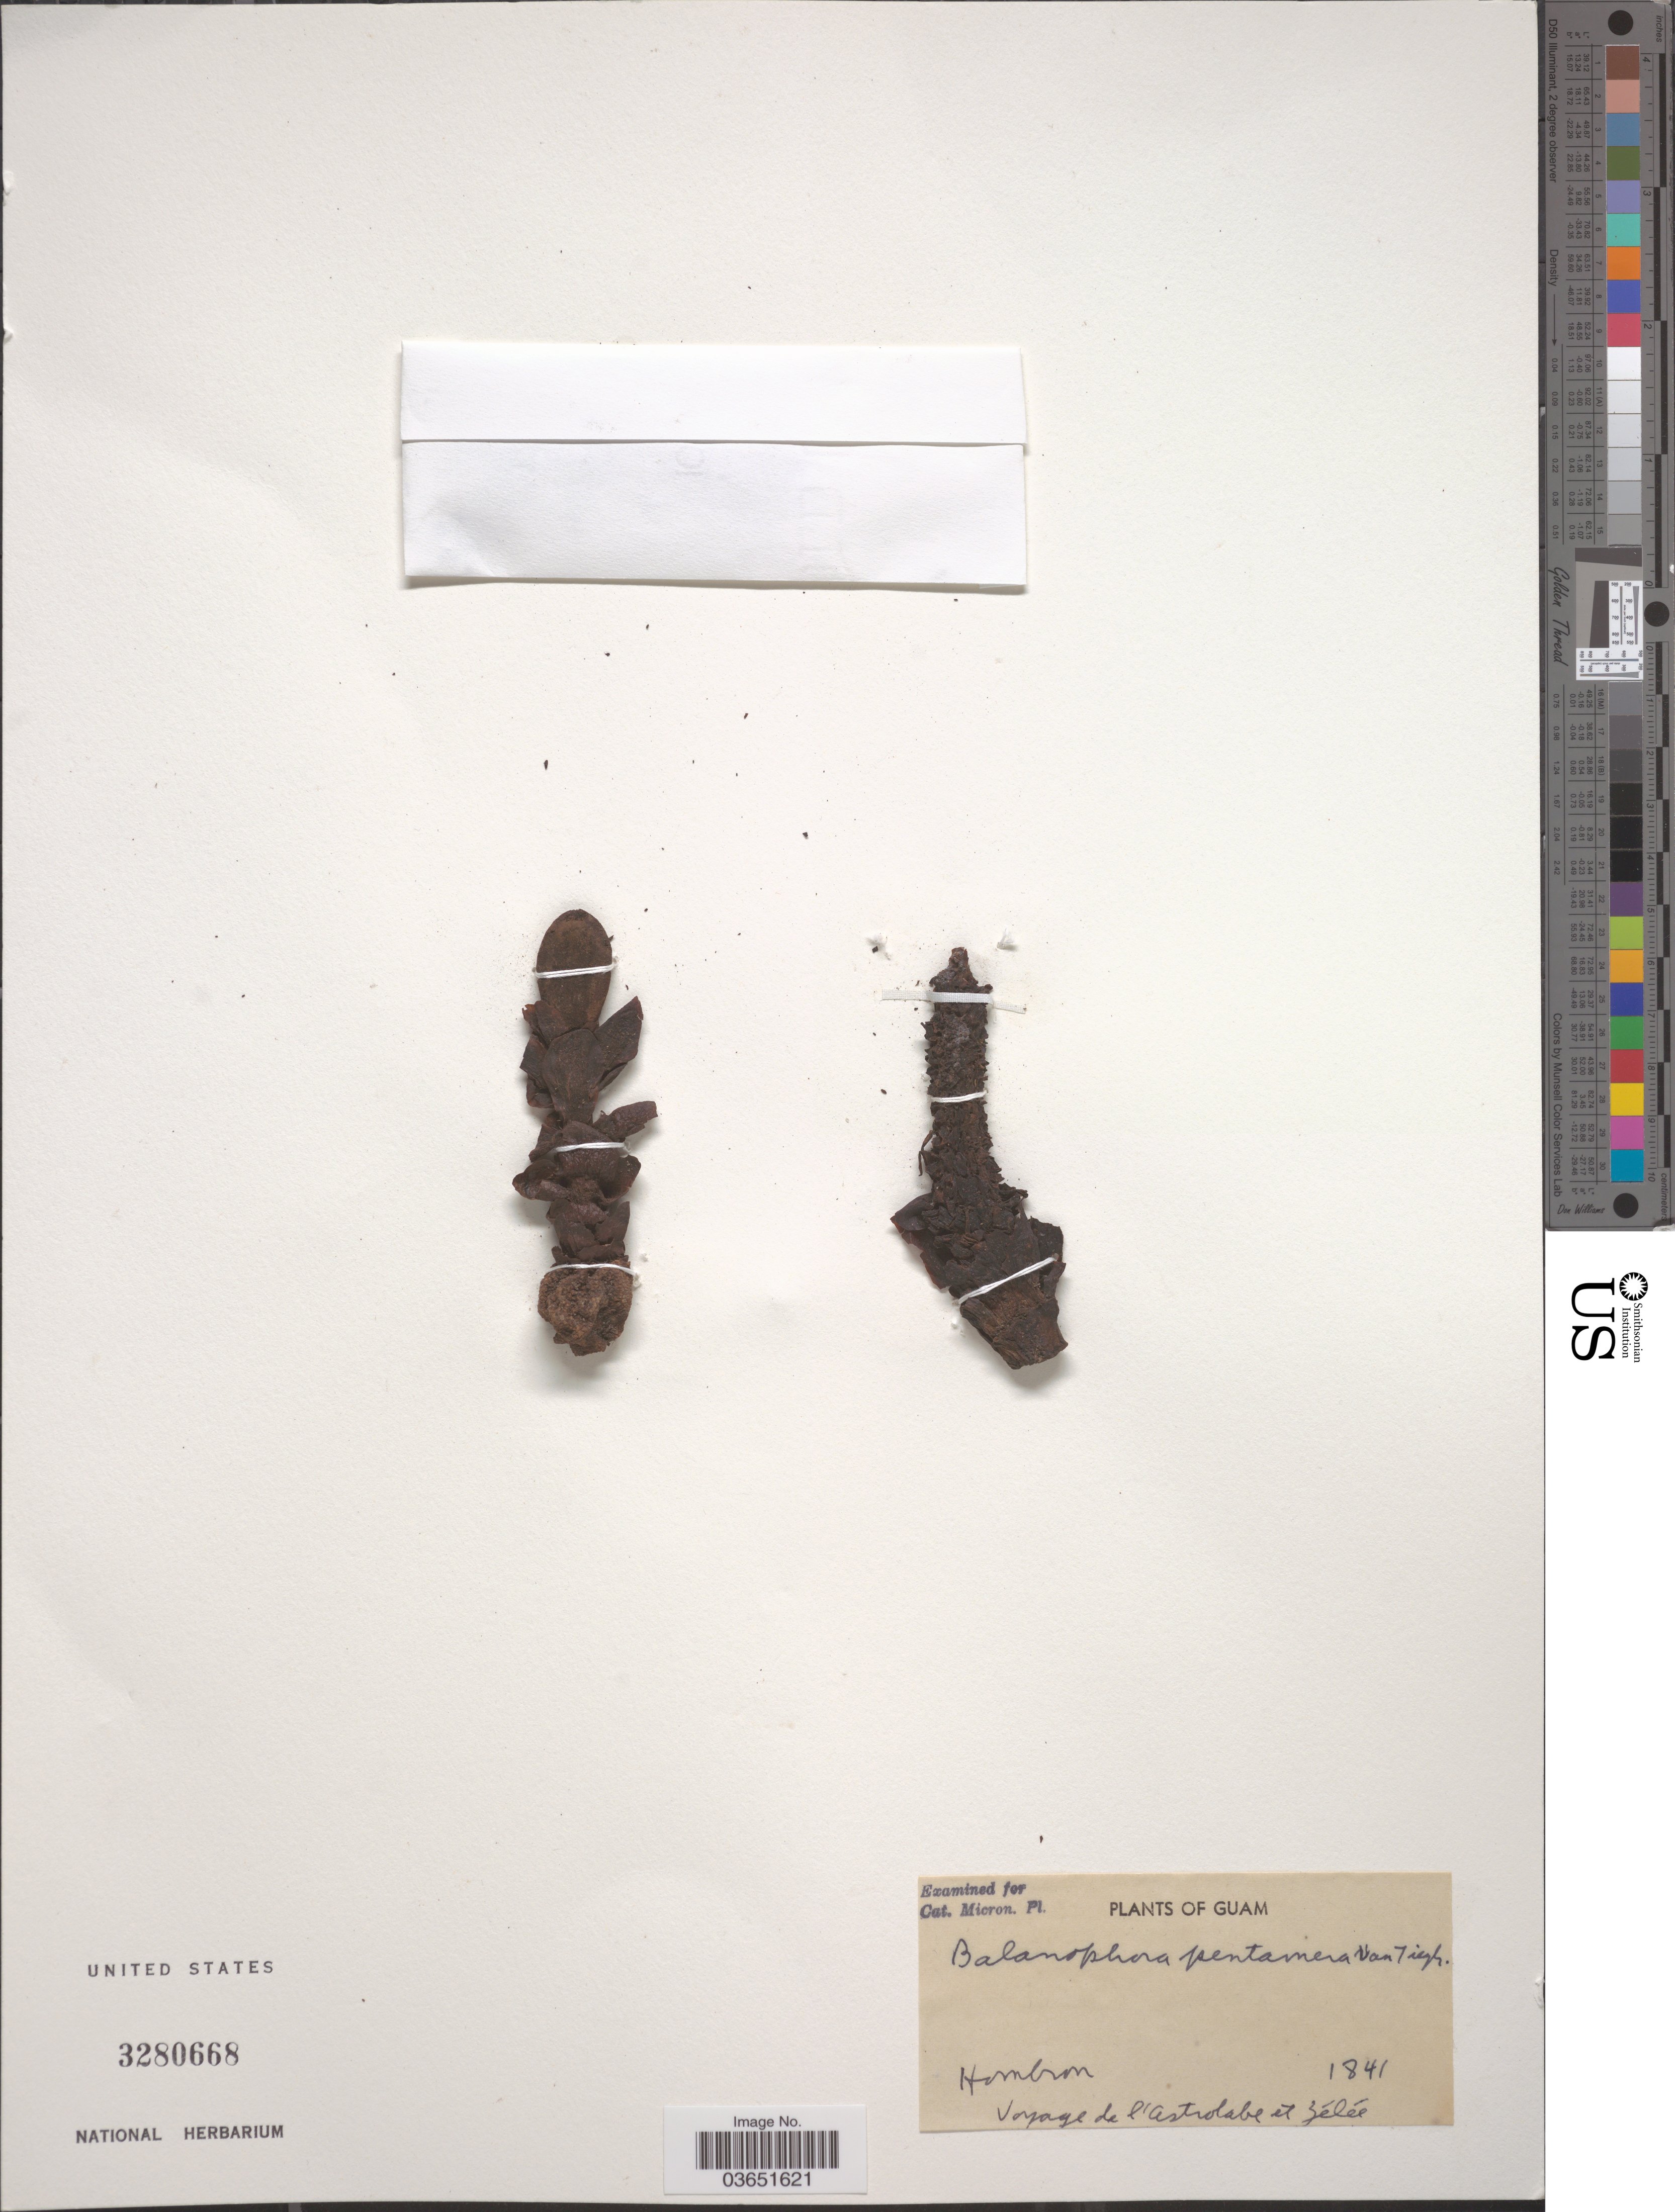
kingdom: Plantae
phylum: Tracheophyta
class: Magnoliopsida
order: Santalales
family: Balanophoraceae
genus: Balanophora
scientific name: Balanophora pentamera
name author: Tiegh.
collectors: Hombron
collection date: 1841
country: Guam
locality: Astrolabe et Zélée.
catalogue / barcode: US 3280668